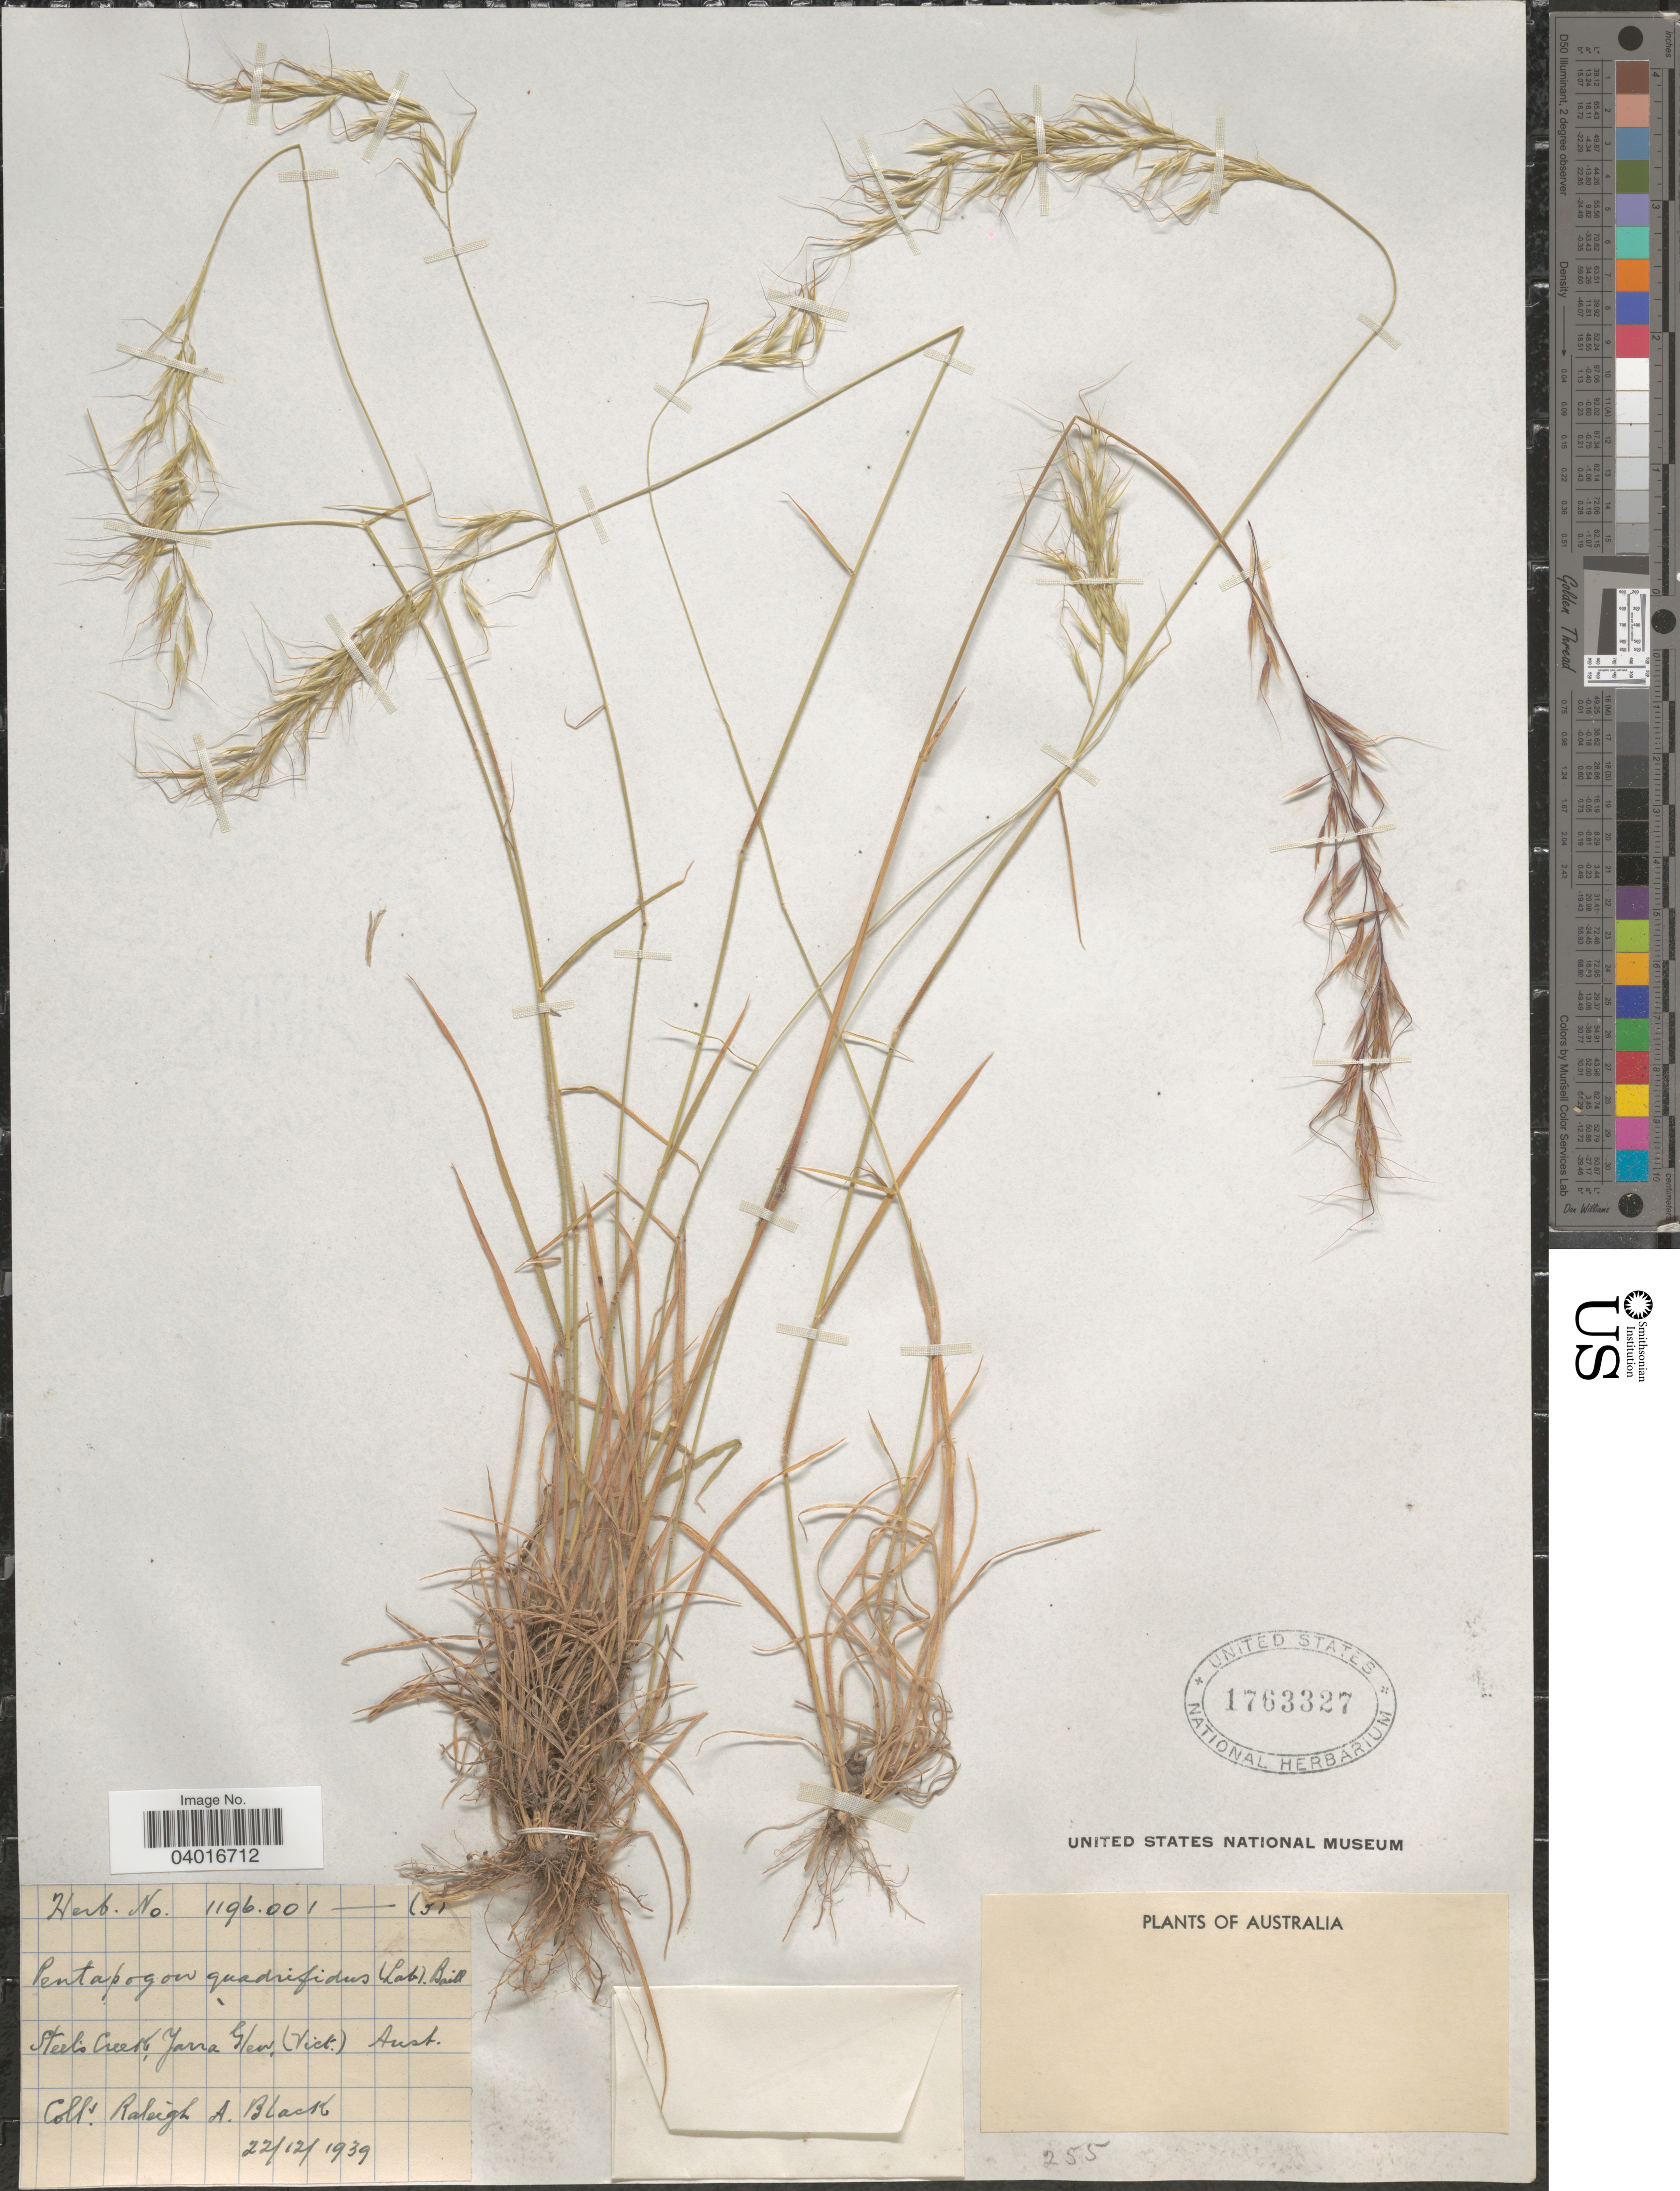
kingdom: Plantae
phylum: Tracheophyta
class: Liliopsida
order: Poales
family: Poaceae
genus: Pentapogon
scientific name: Pentapogon quadrifidus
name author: (Labill.) Baill.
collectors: R. A. Black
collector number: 1196001/3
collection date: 1939-12-22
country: Australia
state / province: Victoria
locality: Steel's Creek, Yarra Glen, (Vict.).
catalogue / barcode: US 1763327